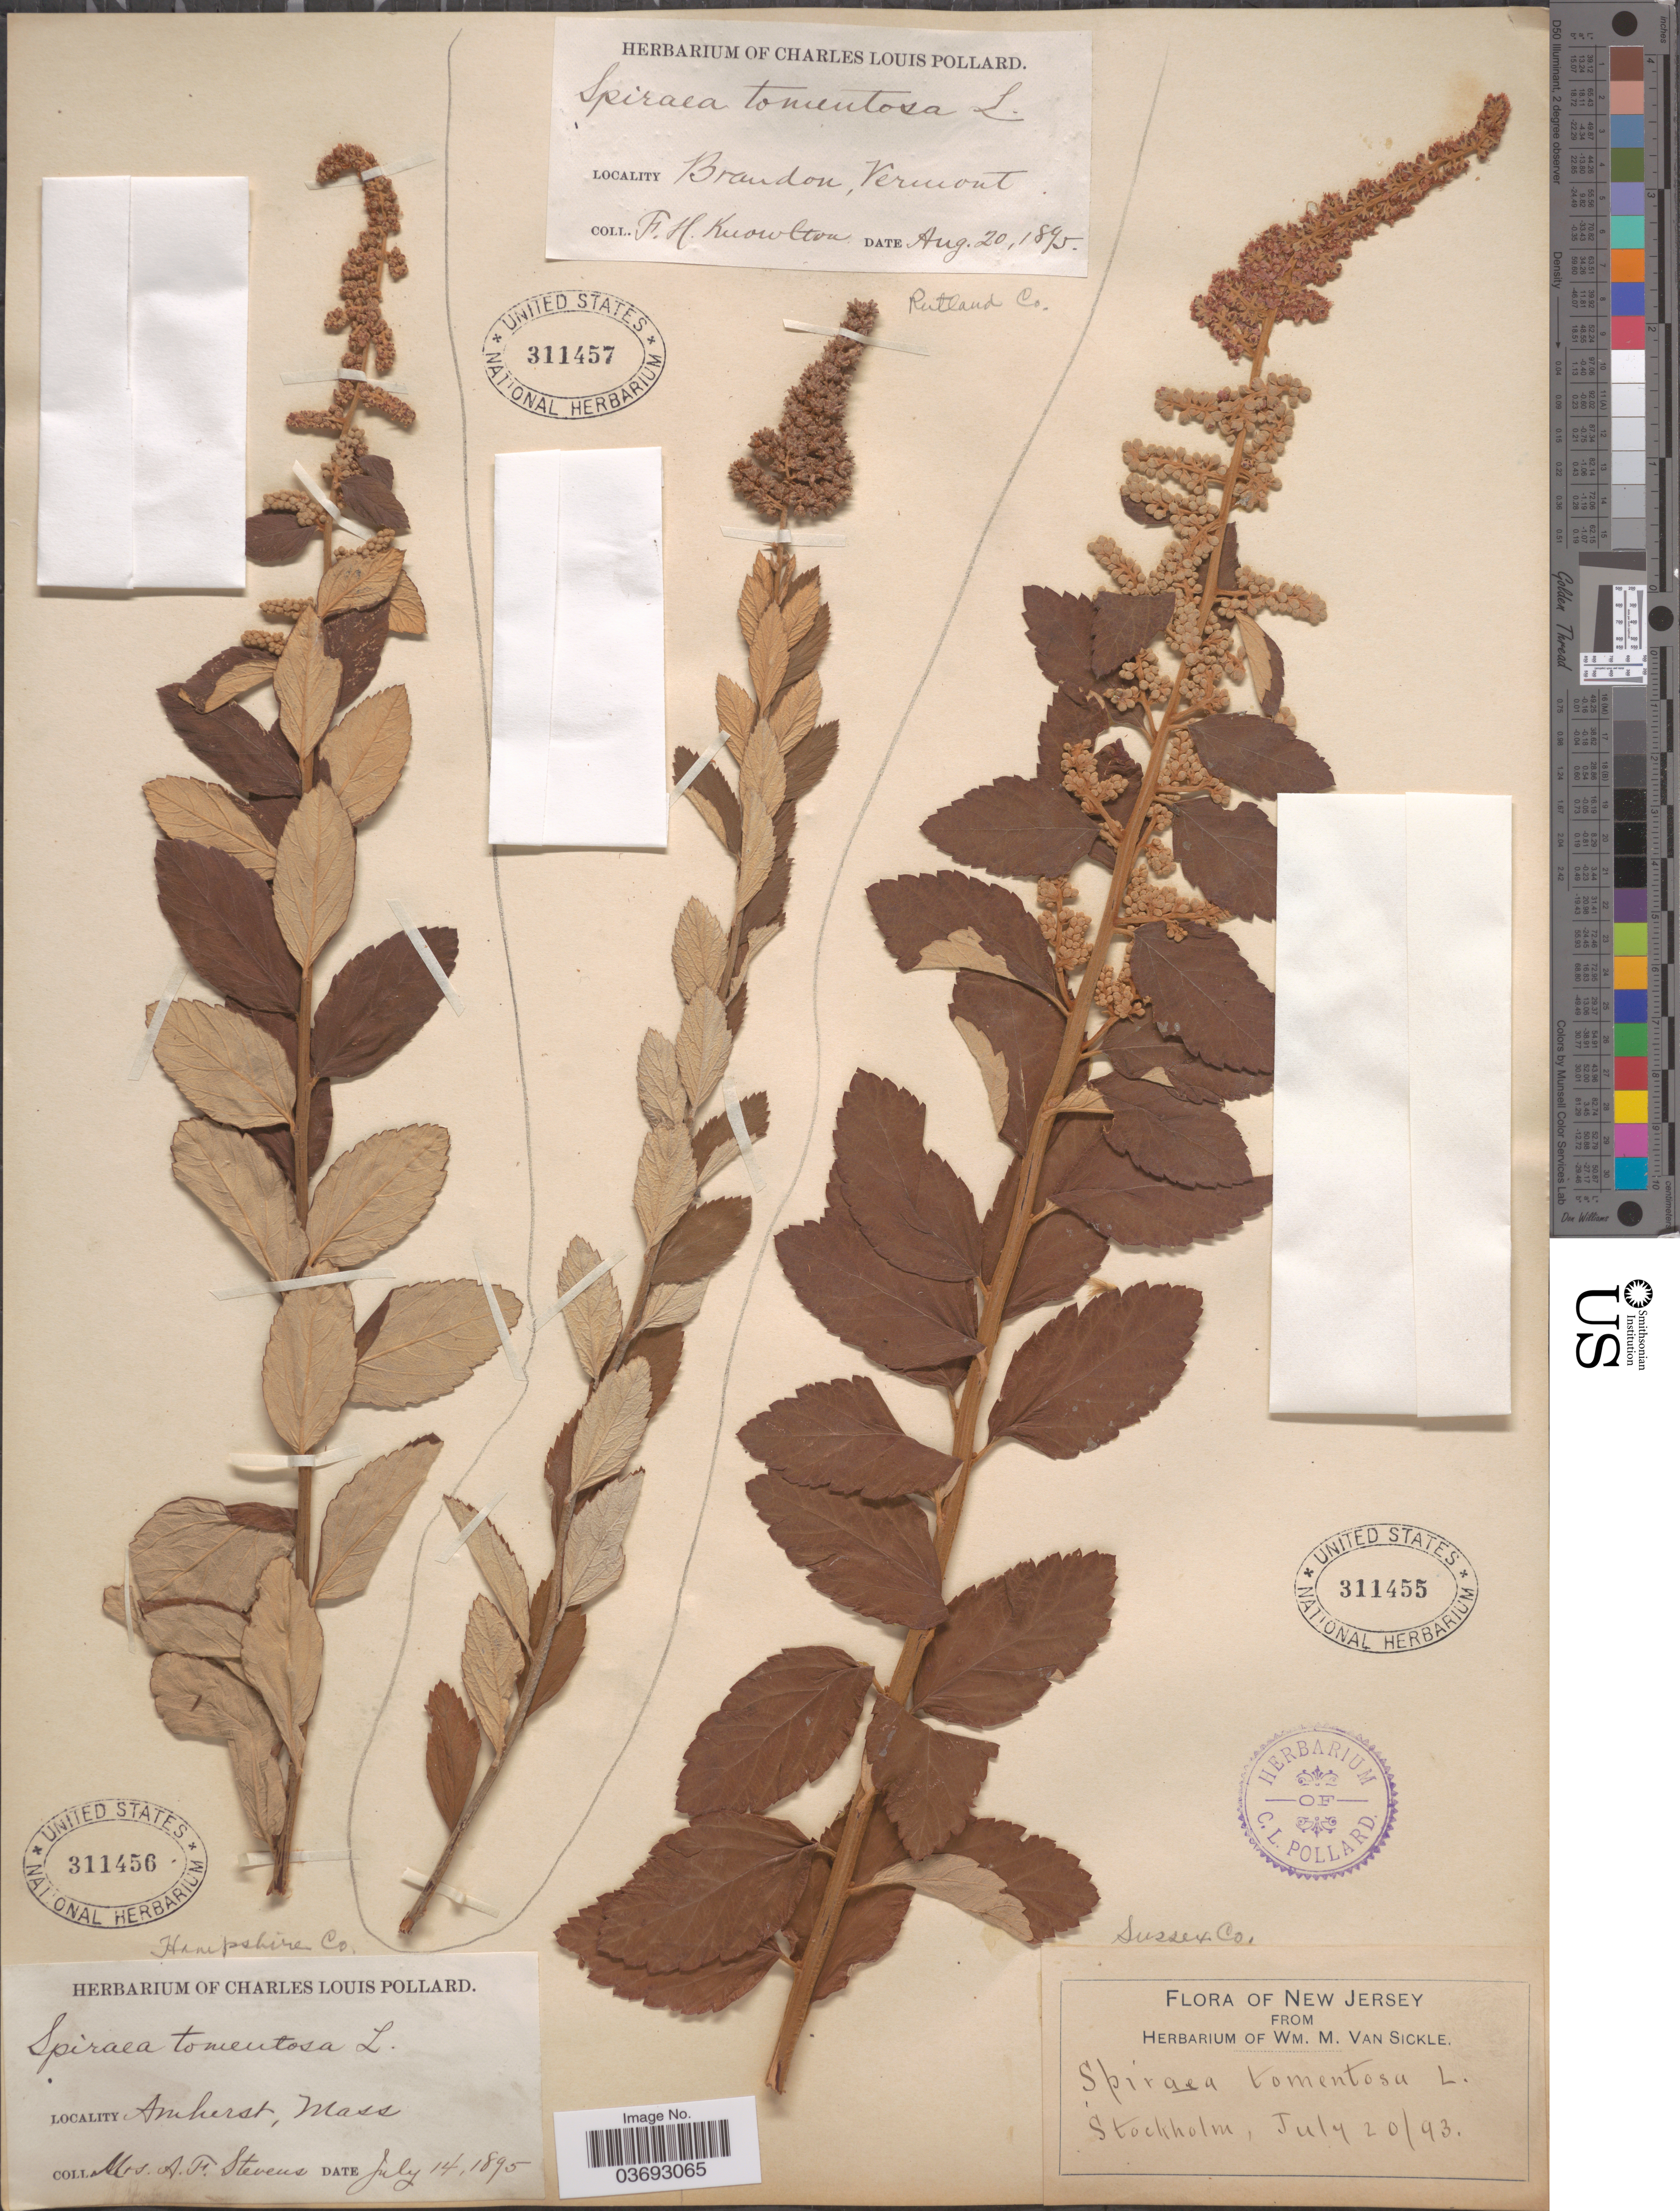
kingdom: Plantae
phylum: Tracheophyta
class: Magnoliopsida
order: Rosales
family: Rosaceae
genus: Spiraea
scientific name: Spiraea tomentosa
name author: L.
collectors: F. H. Knowlton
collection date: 1895-08-20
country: United States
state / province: Vermont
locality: Brandon. Rutland Co.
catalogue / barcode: US 311457